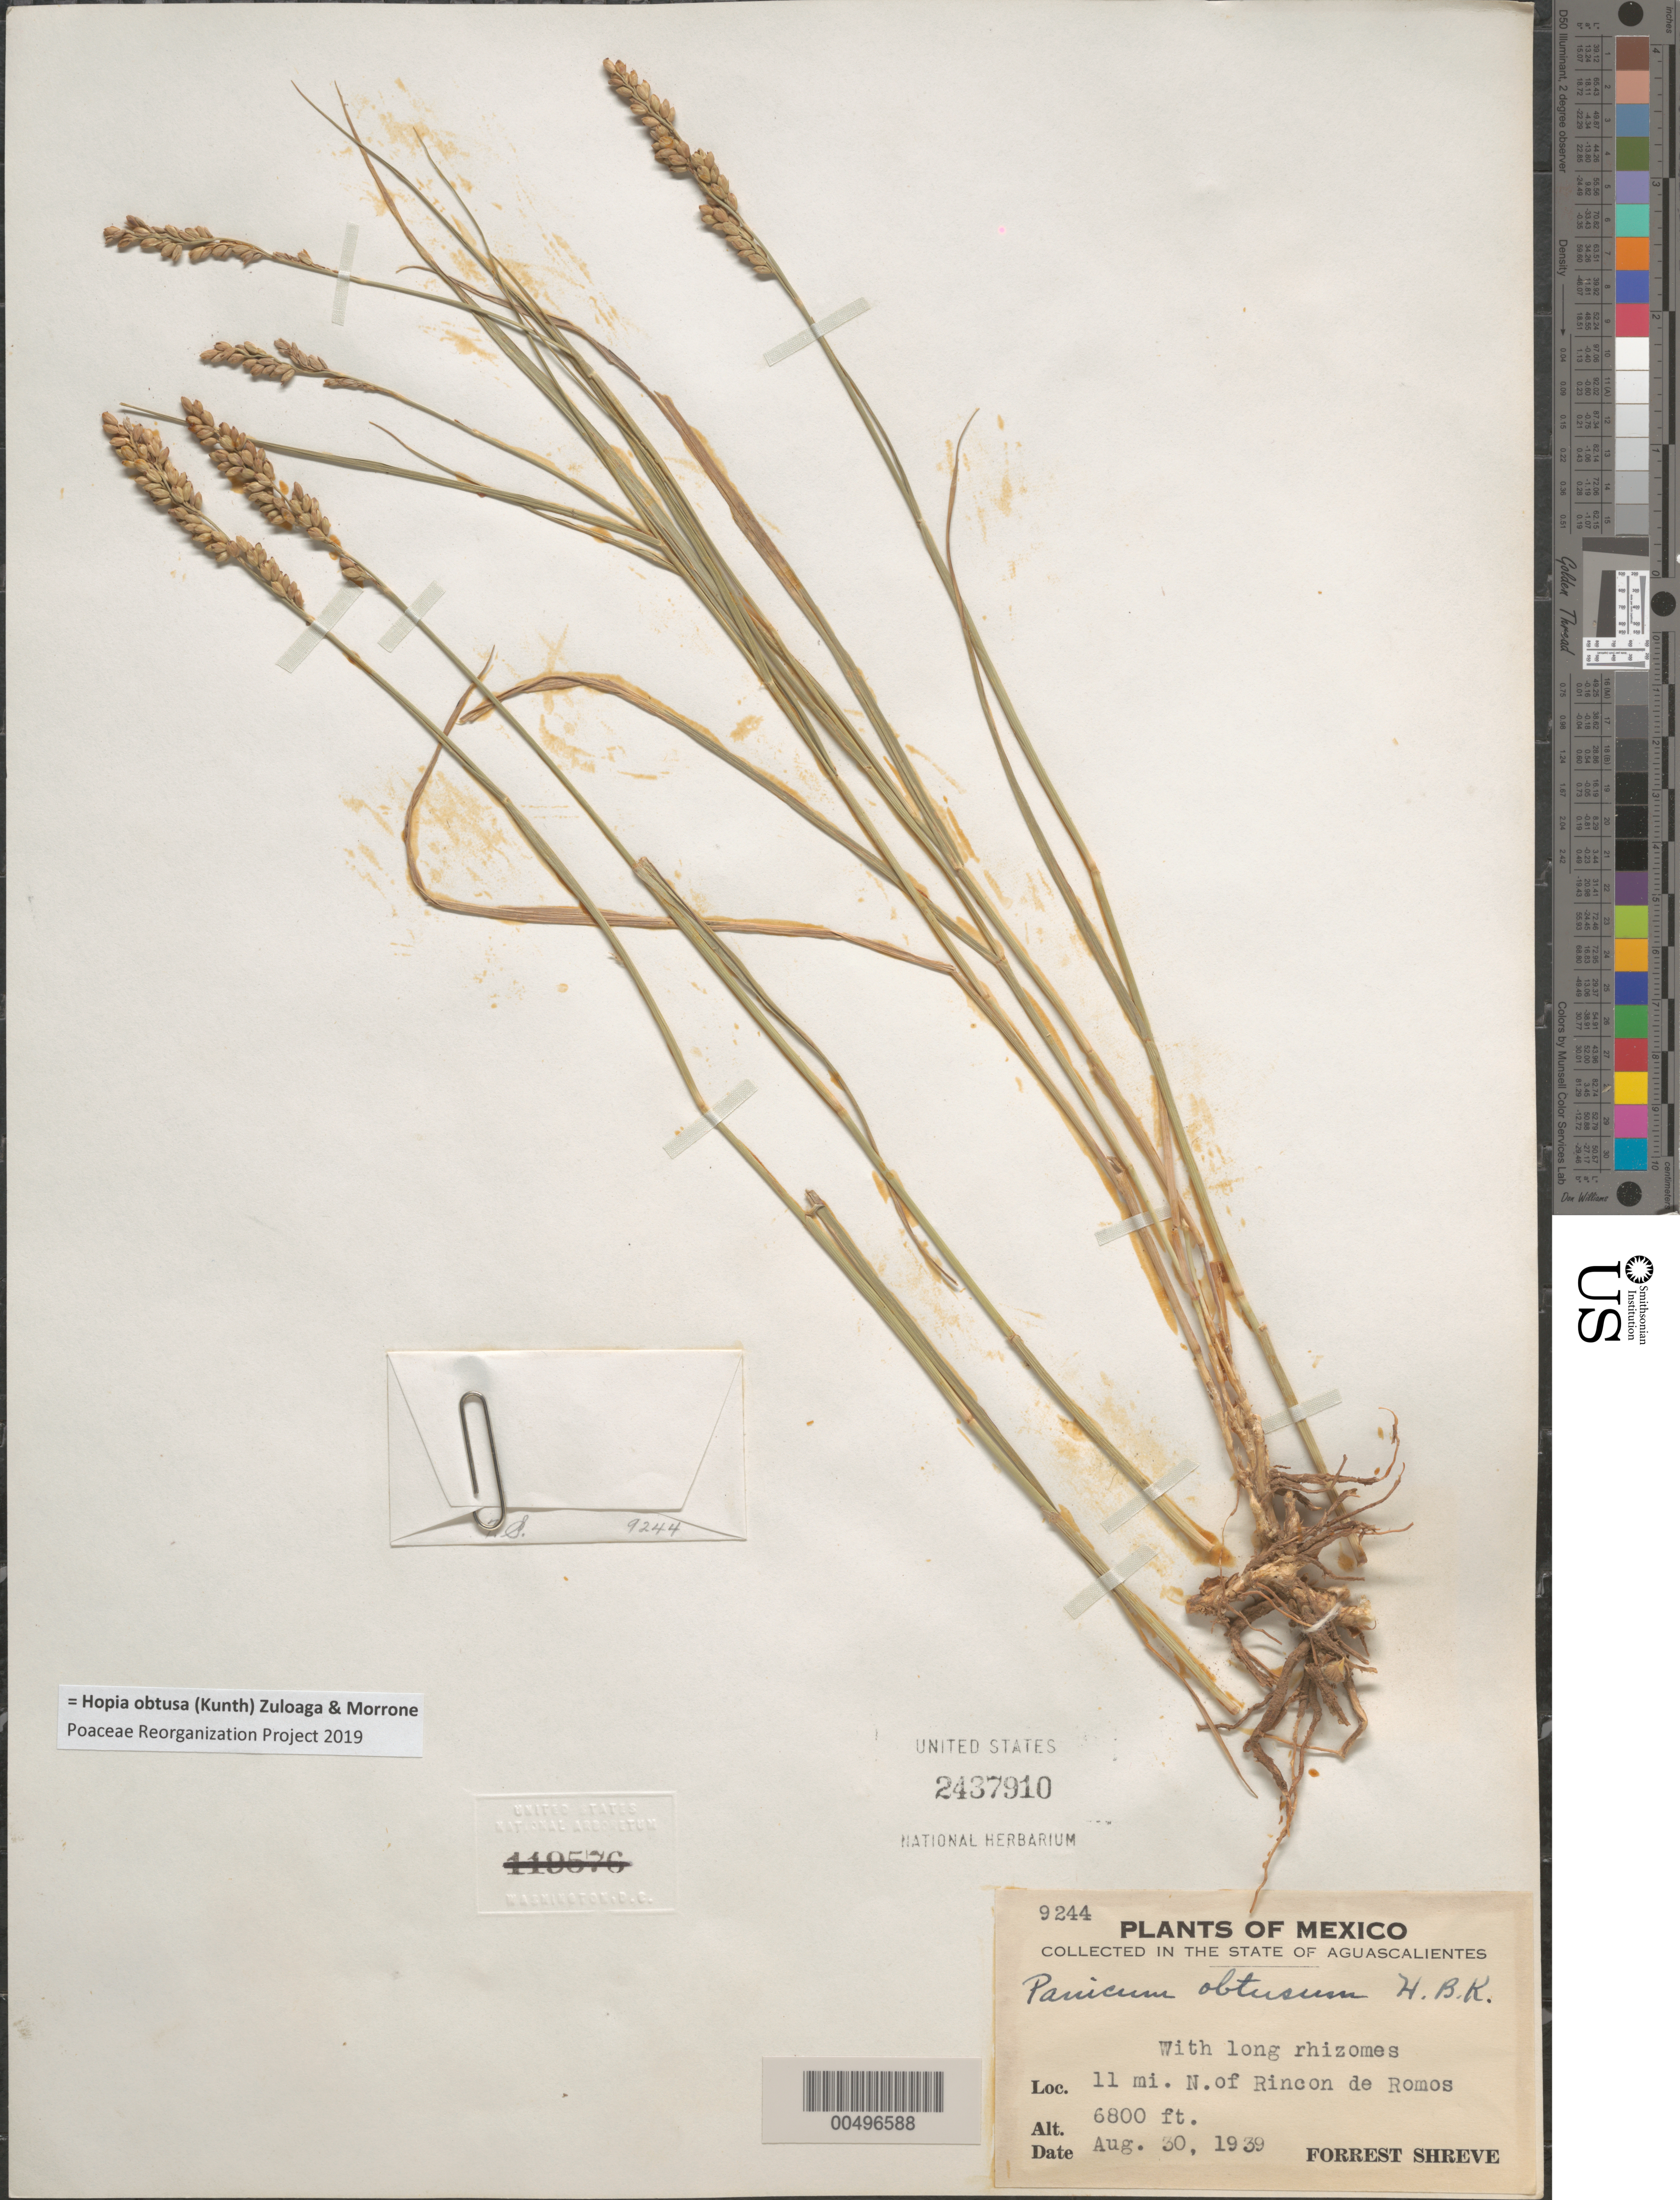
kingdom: Plantae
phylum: Tracheophyta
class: Liliopsida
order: Poales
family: Poaceae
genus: Panicum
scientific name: Panicum obtusum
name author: Kunth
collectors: F. Shreve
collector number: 9244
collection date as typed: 30 Aug 1939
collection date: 1939-08-30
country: Mexico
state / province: Aguascalientes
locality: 11 mi N of Rincon de Romos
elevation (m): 2073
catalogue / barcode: US 2437910